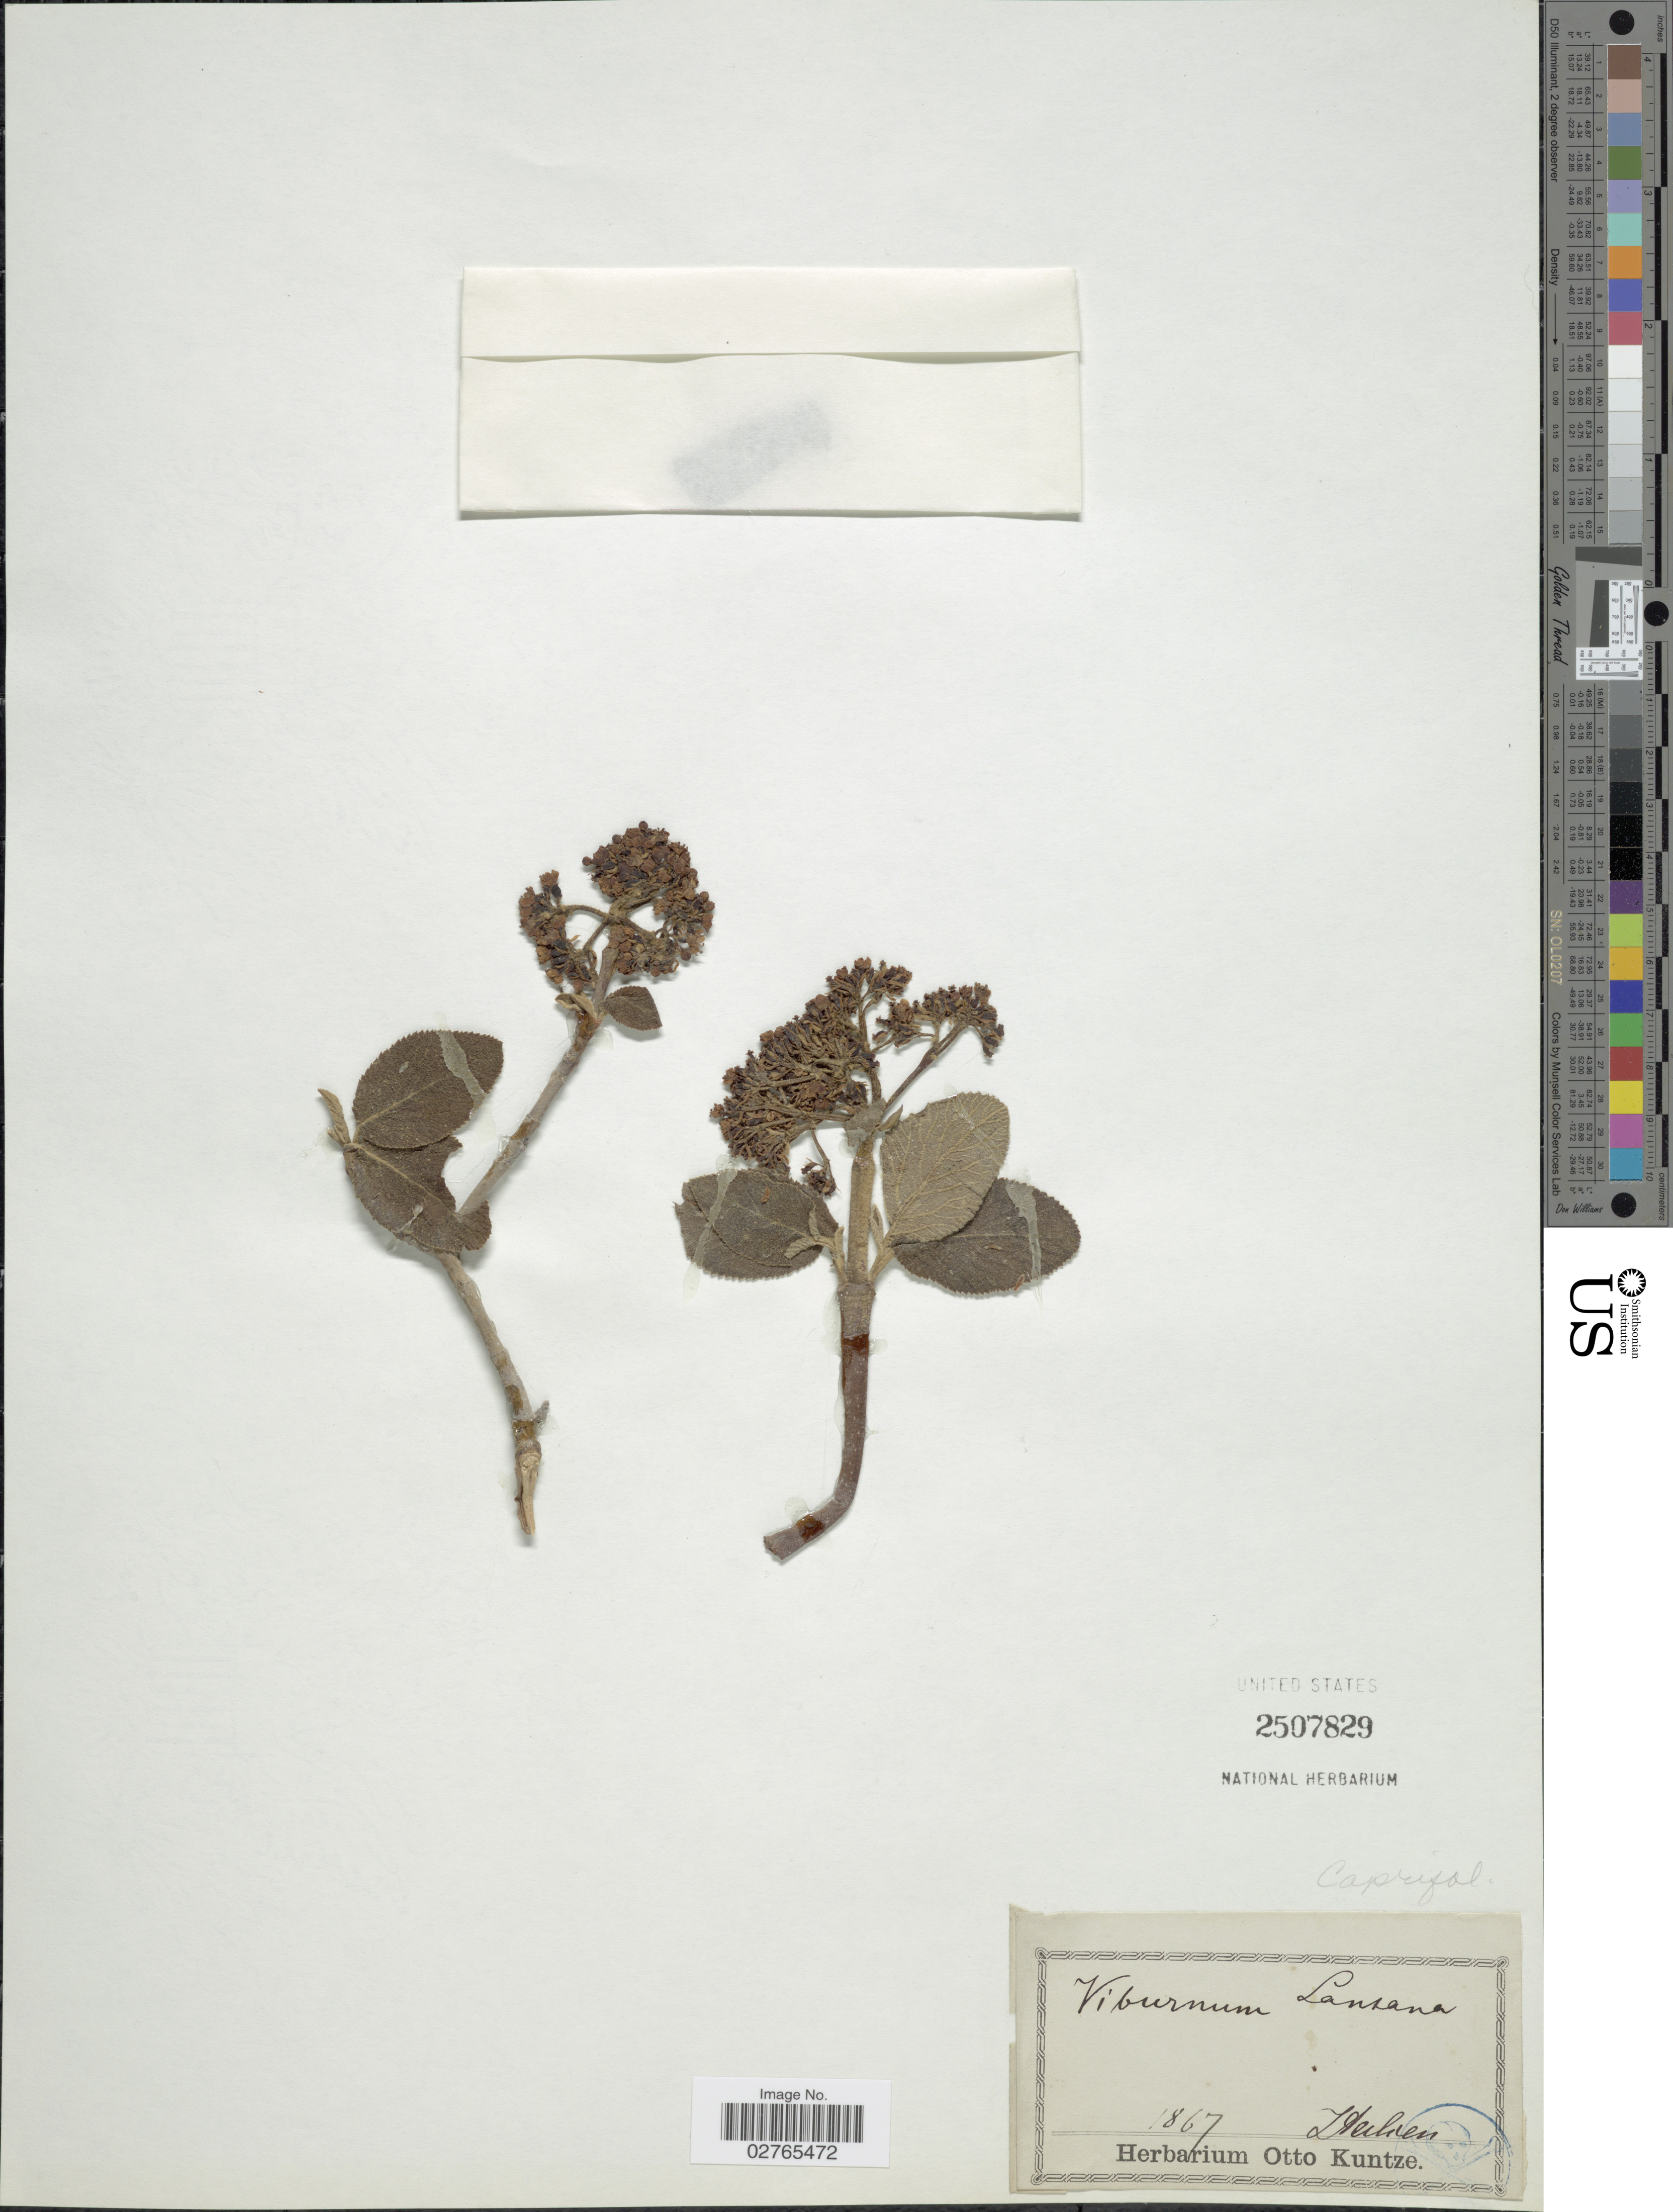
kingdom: Plantae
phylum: Tracheophyta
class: Magnoliopsida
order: Dipsacales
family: Viburnaceae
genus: Viburnum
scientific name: Viburnum lantana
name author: L.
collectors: ex herb. Otto Kuntze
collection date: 1867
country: Italy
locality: Italien [interpreted]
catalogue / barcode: US 2507829